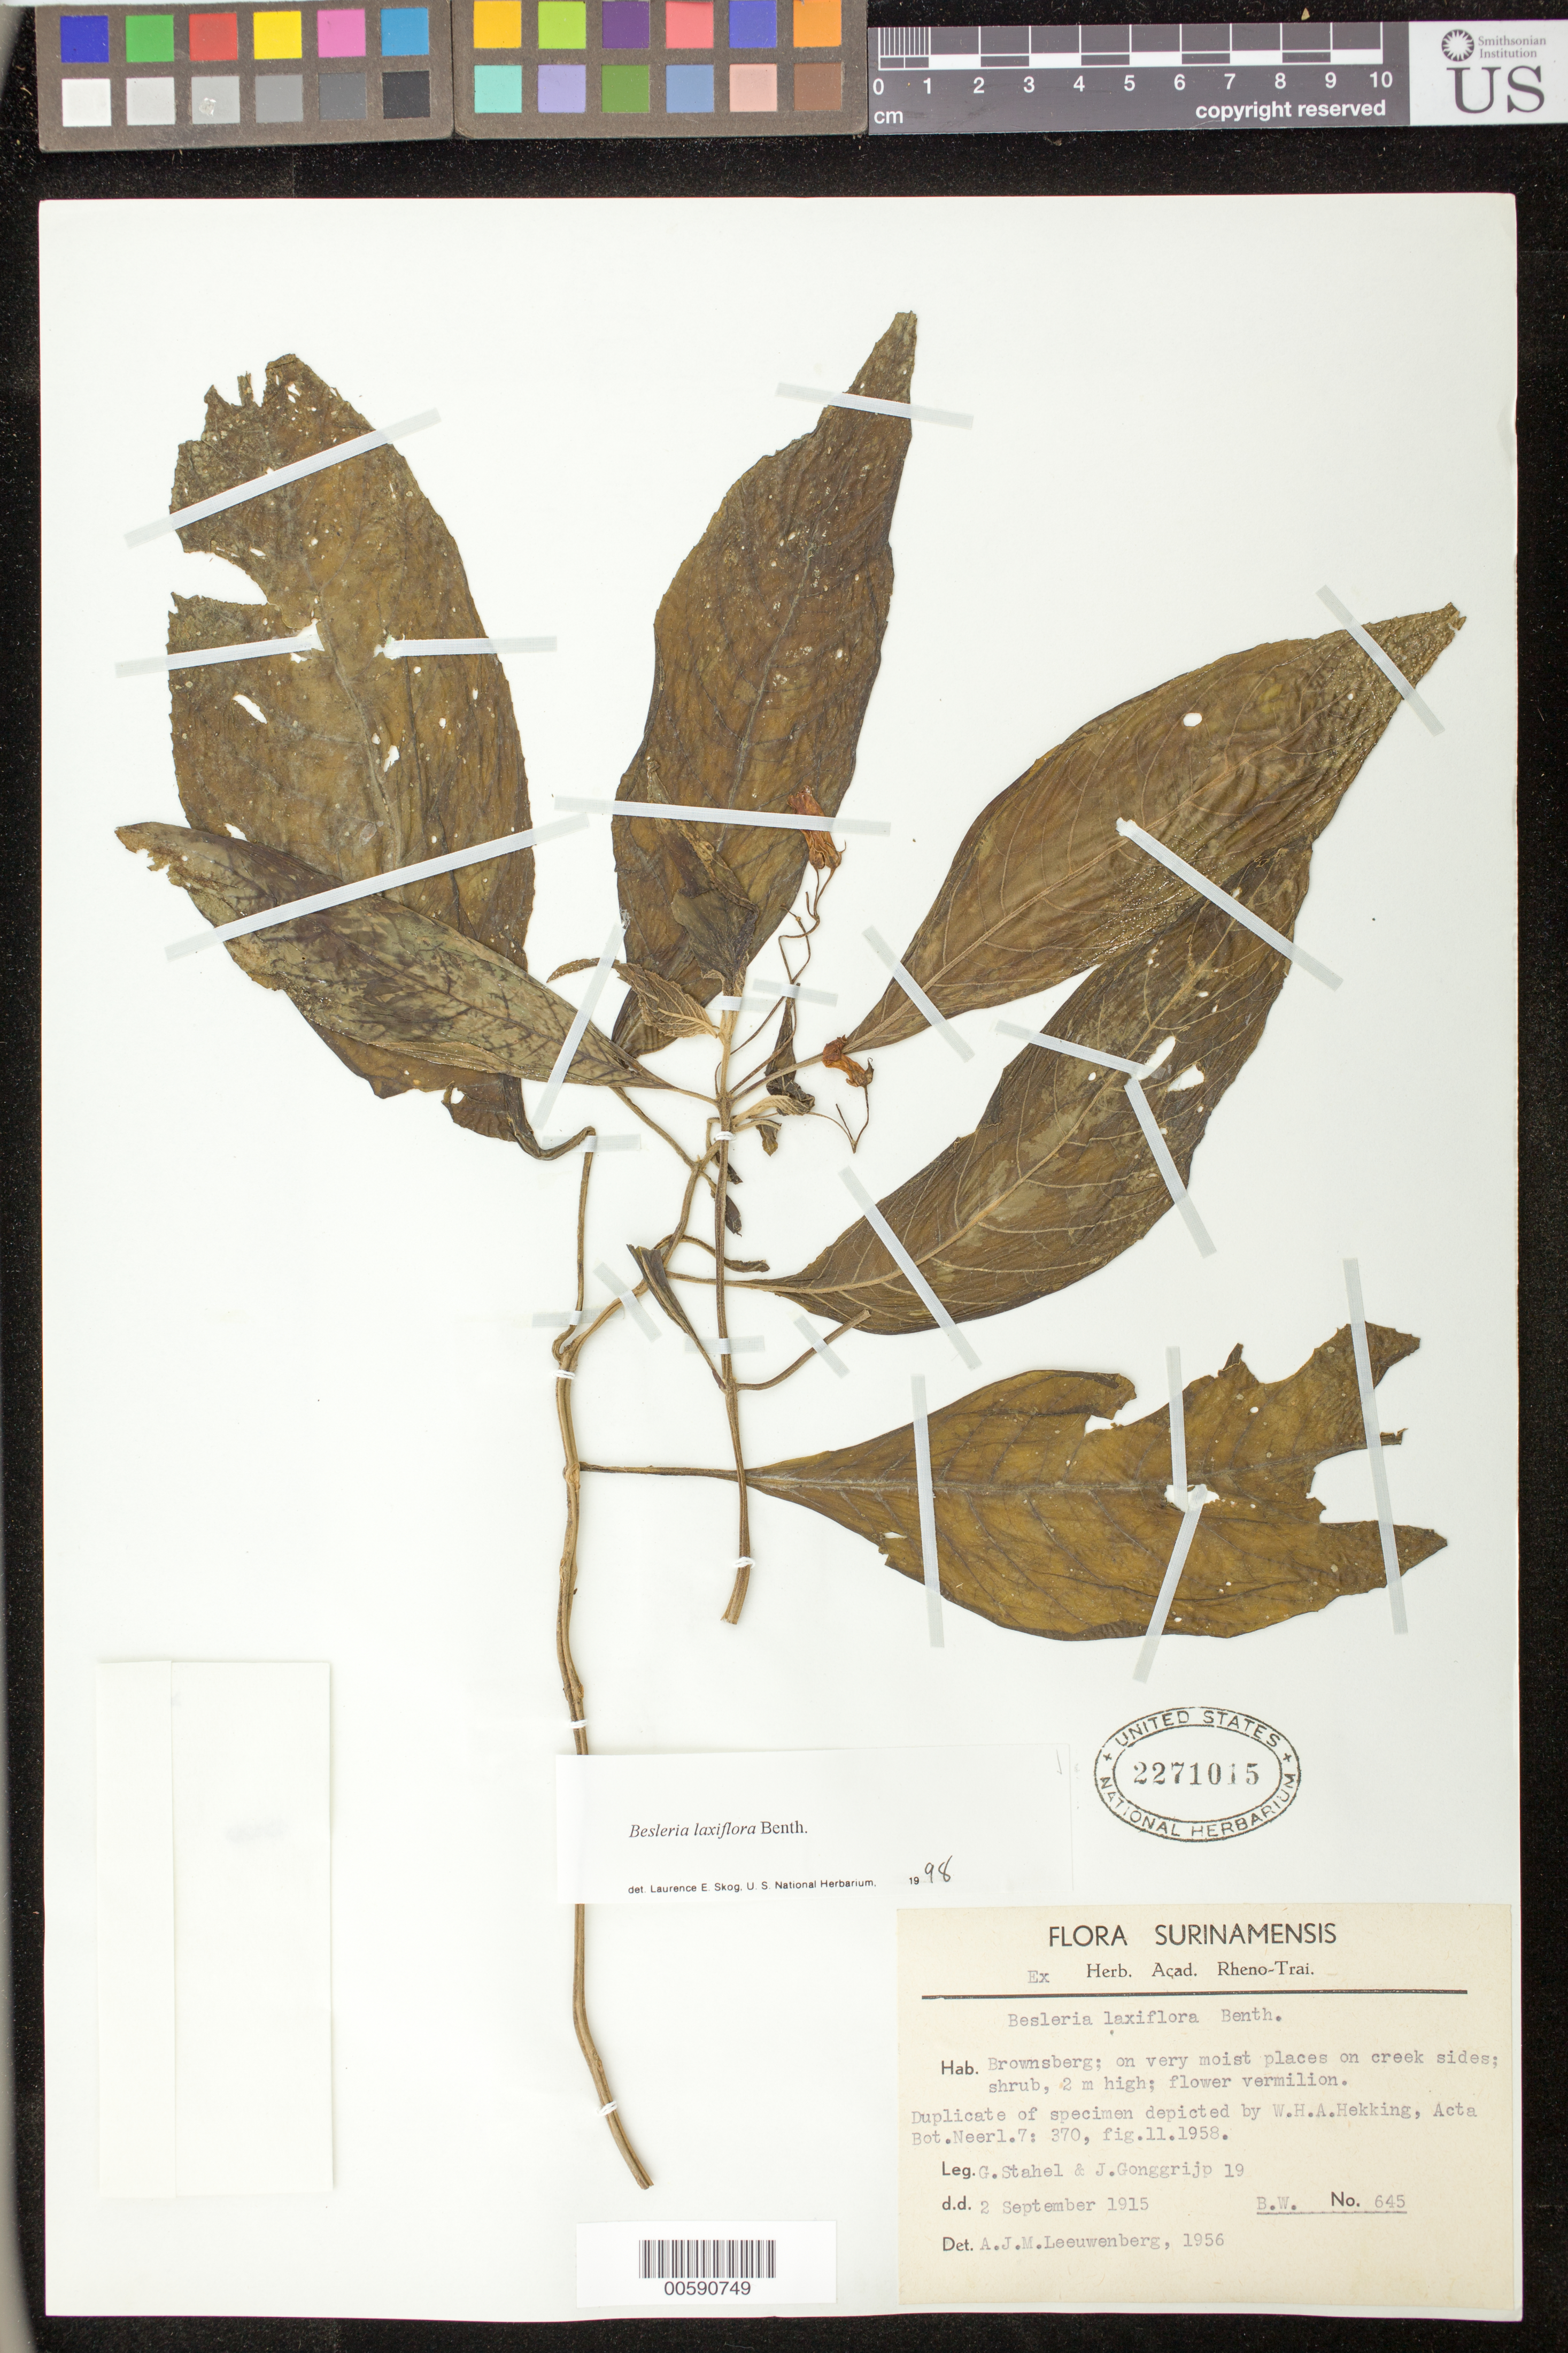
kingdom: Plantae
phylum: Tracheophyta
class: Magnoliopsida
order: Lamiales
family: Gesneriaceae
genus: Besleria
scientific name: Besleria laxiflora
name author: Benth.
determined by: Skog, Laurence E.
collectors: G. Stahel & J. Gonggrijp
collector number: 19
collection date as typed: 02 Sep 1915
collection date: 1915-09-02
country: Suriname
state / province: Brokopondo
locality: Brownsberg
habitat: On very moist places on creek sides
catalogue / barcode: US 2271015